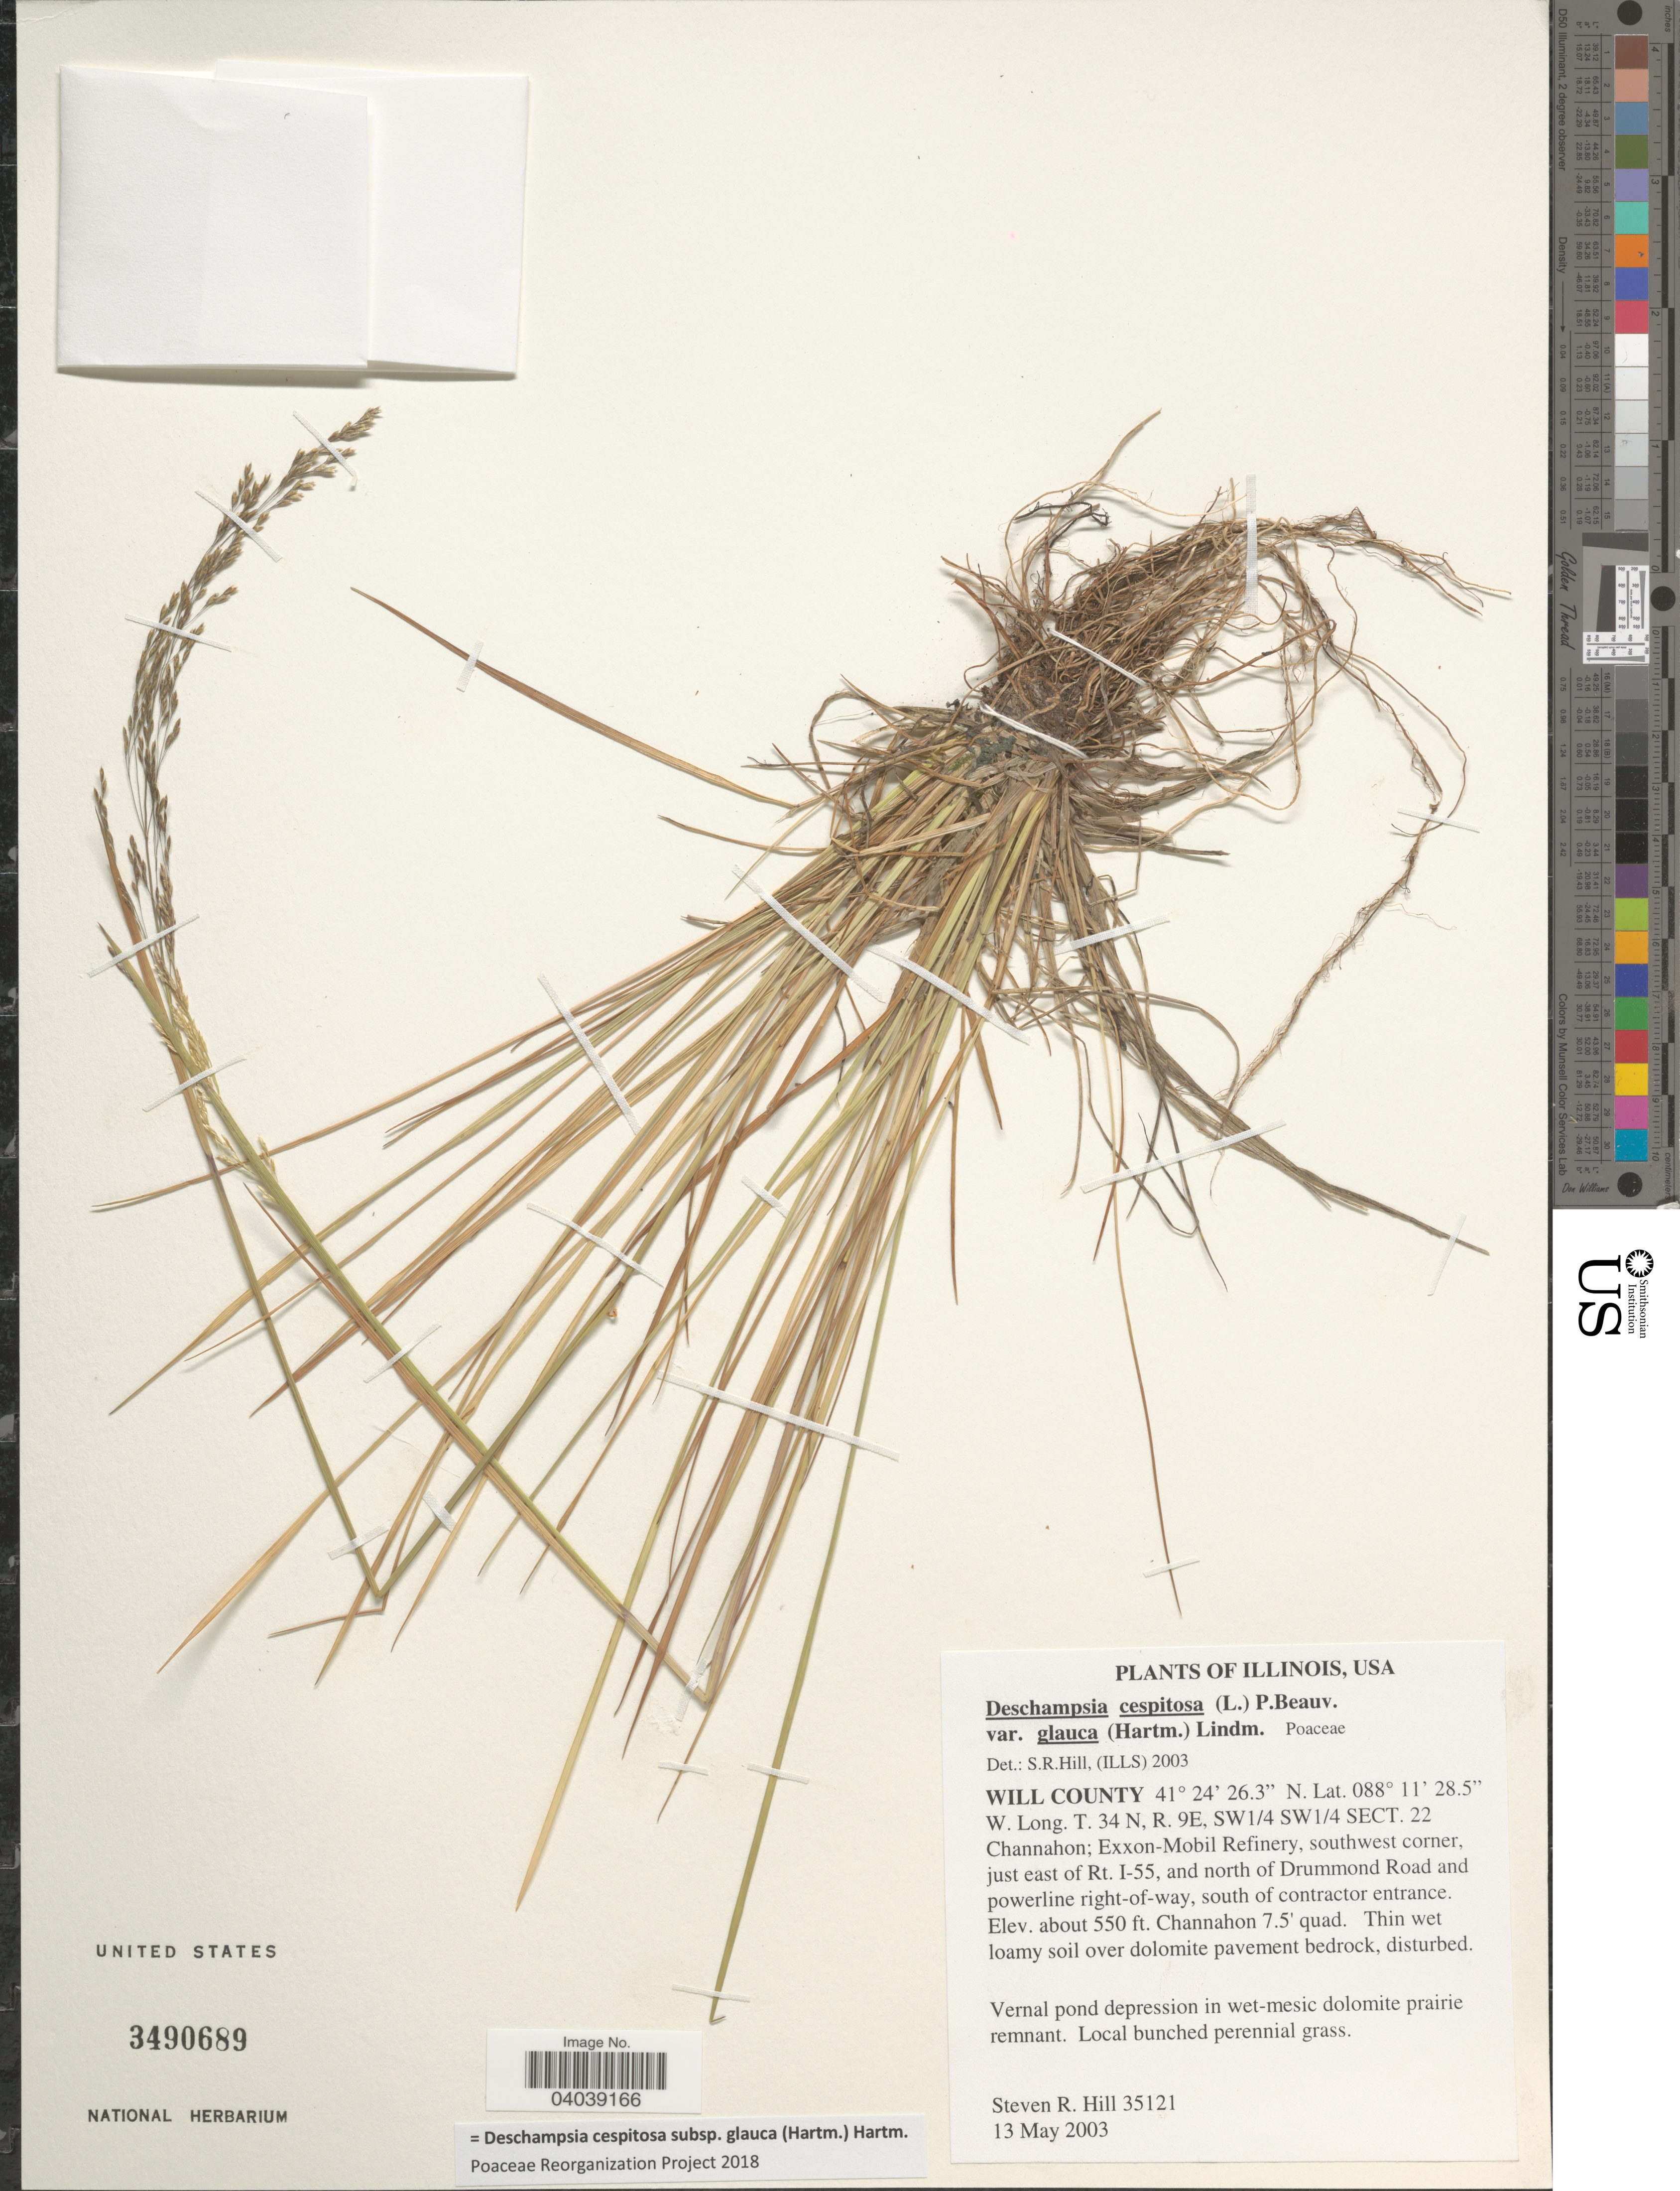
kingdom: Plantae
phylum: Tracheophyta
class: Liliopsida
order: Poales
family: Poaceae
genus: Deschampsia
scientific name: Deschampsia cespitosa subsp. glauca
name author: (Hartm.) Hartm.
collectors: S. R. Hill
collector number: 35121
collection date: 2003-05-13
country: United States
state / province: Illinois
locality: Will County. T. 34 N, R. 9E, SW¼ SW¼ Sect. 22. Channahon; Exxon-Mobil Refinery, southwest corner, just east of Rt. I-55, and north of Drummond Road and powerline right-of-way, south of contractor entrance.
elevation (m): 168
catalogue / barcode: US 3490689